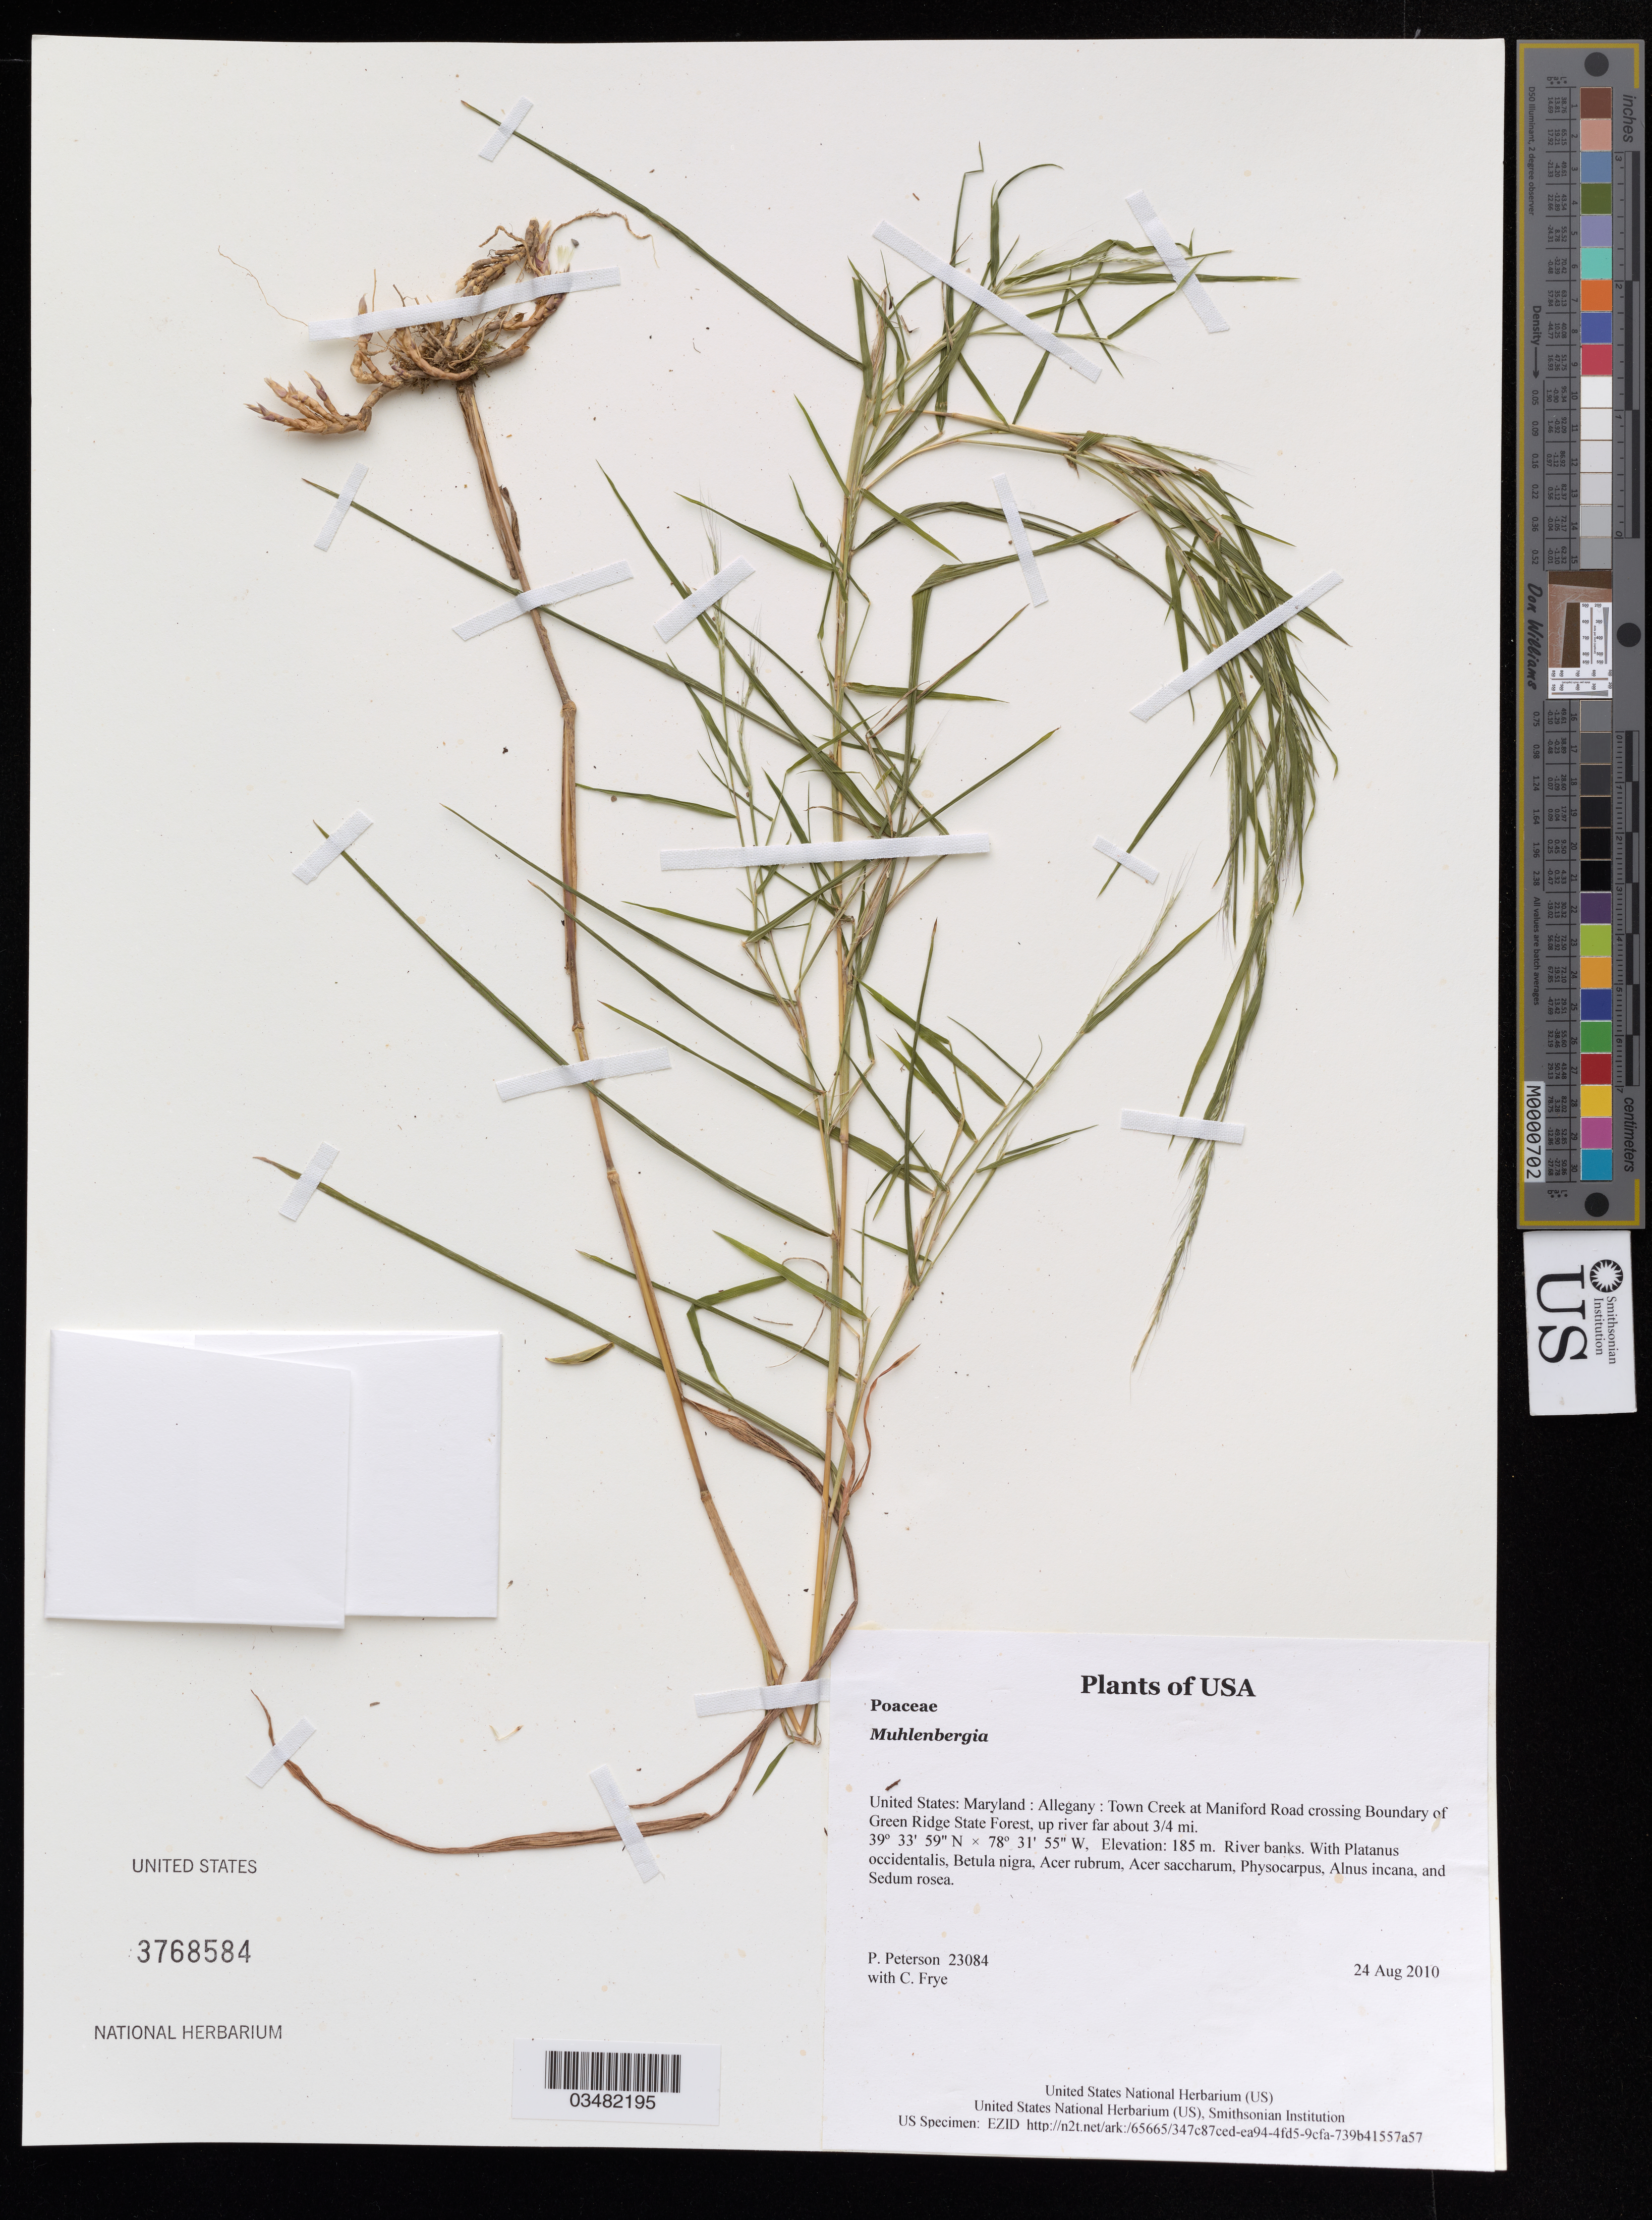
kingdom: Plantae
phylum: Tracheophyta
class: Liliopsida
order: Poales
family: Poaceae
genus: Muhlenbergia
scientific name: Muhlenbergia sp.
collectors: P. M. Peterson & C. Frye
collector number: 23084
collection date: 2010-08-24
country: United States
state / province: Maryland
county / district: Allegany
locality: Town Creek at Maniford Road crossing Boundary of Green Ridge State Forest, up river far about 3/4 mi.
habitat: River banks.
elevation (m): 185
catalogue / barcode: US 3768584